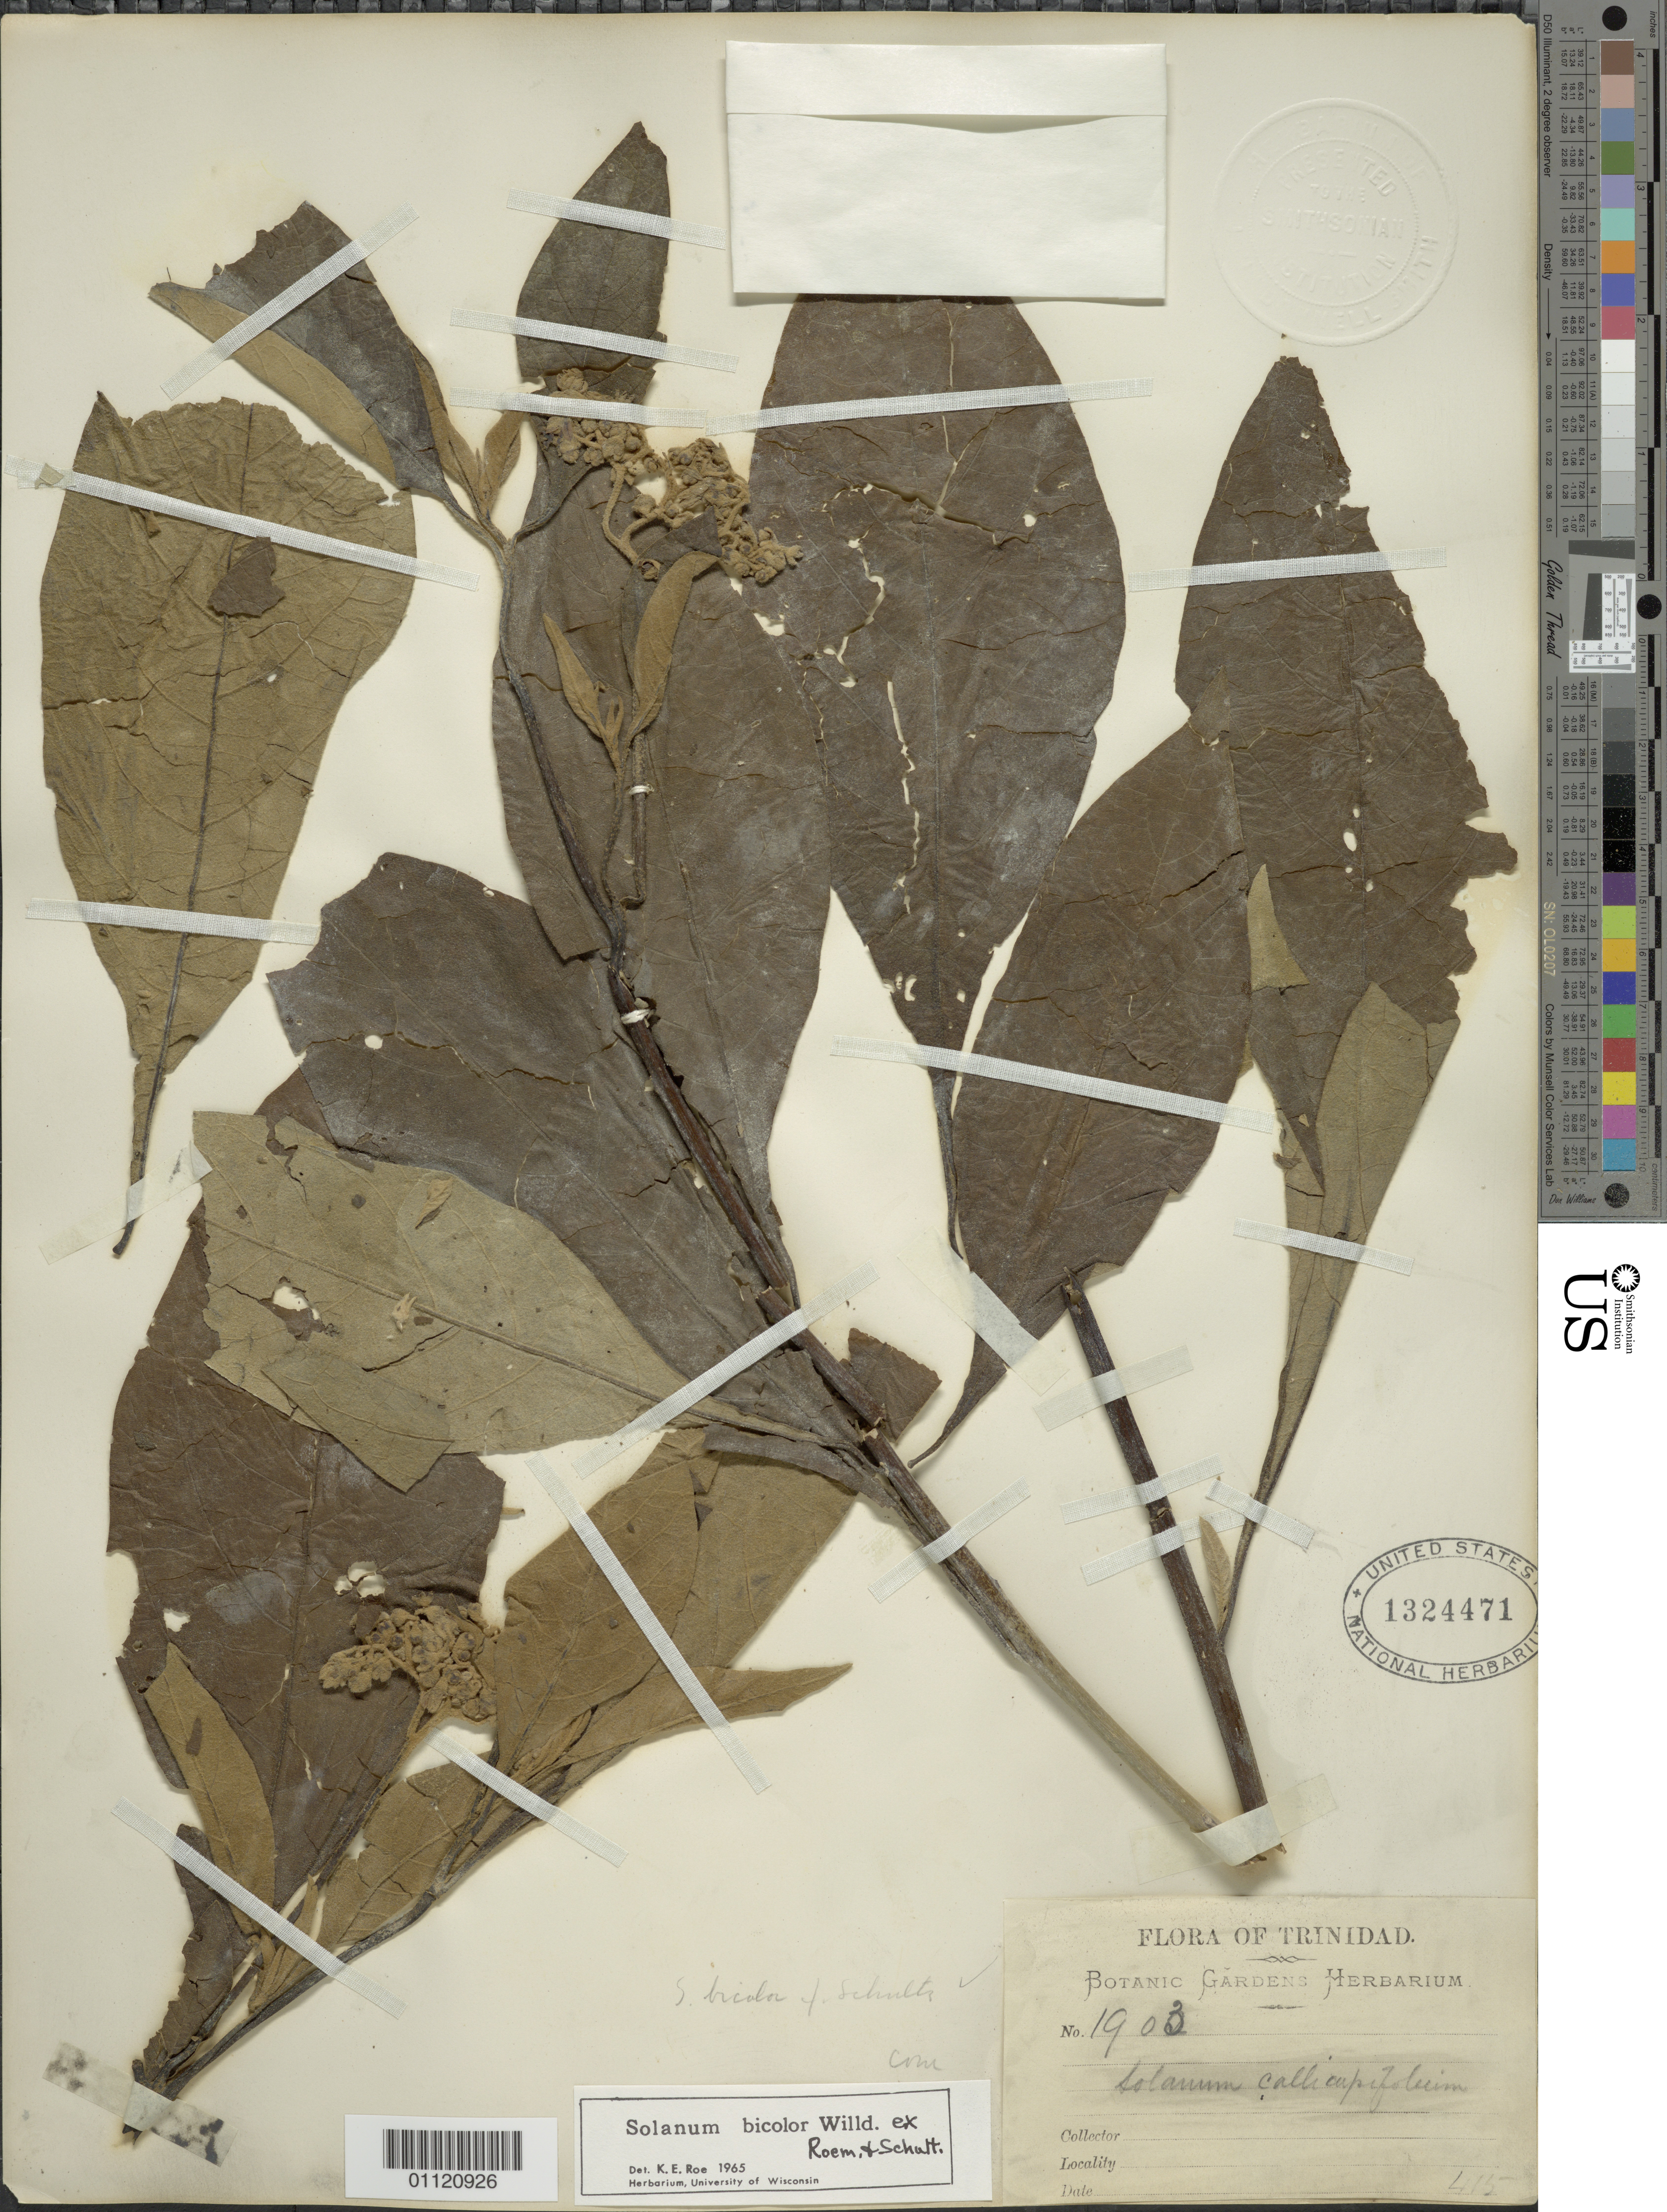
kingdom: Plantae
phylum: Tracheophyta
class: Magnoliopsida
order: Solanales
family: Solanaceae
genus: Solanum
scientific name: Solanum bicolor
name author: Willd. ex Roem. & Schult.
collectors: Botanic Gardens Herbarium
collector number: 1903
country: Trinidad and Tobago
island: Trinidad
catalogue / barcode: US 1324471